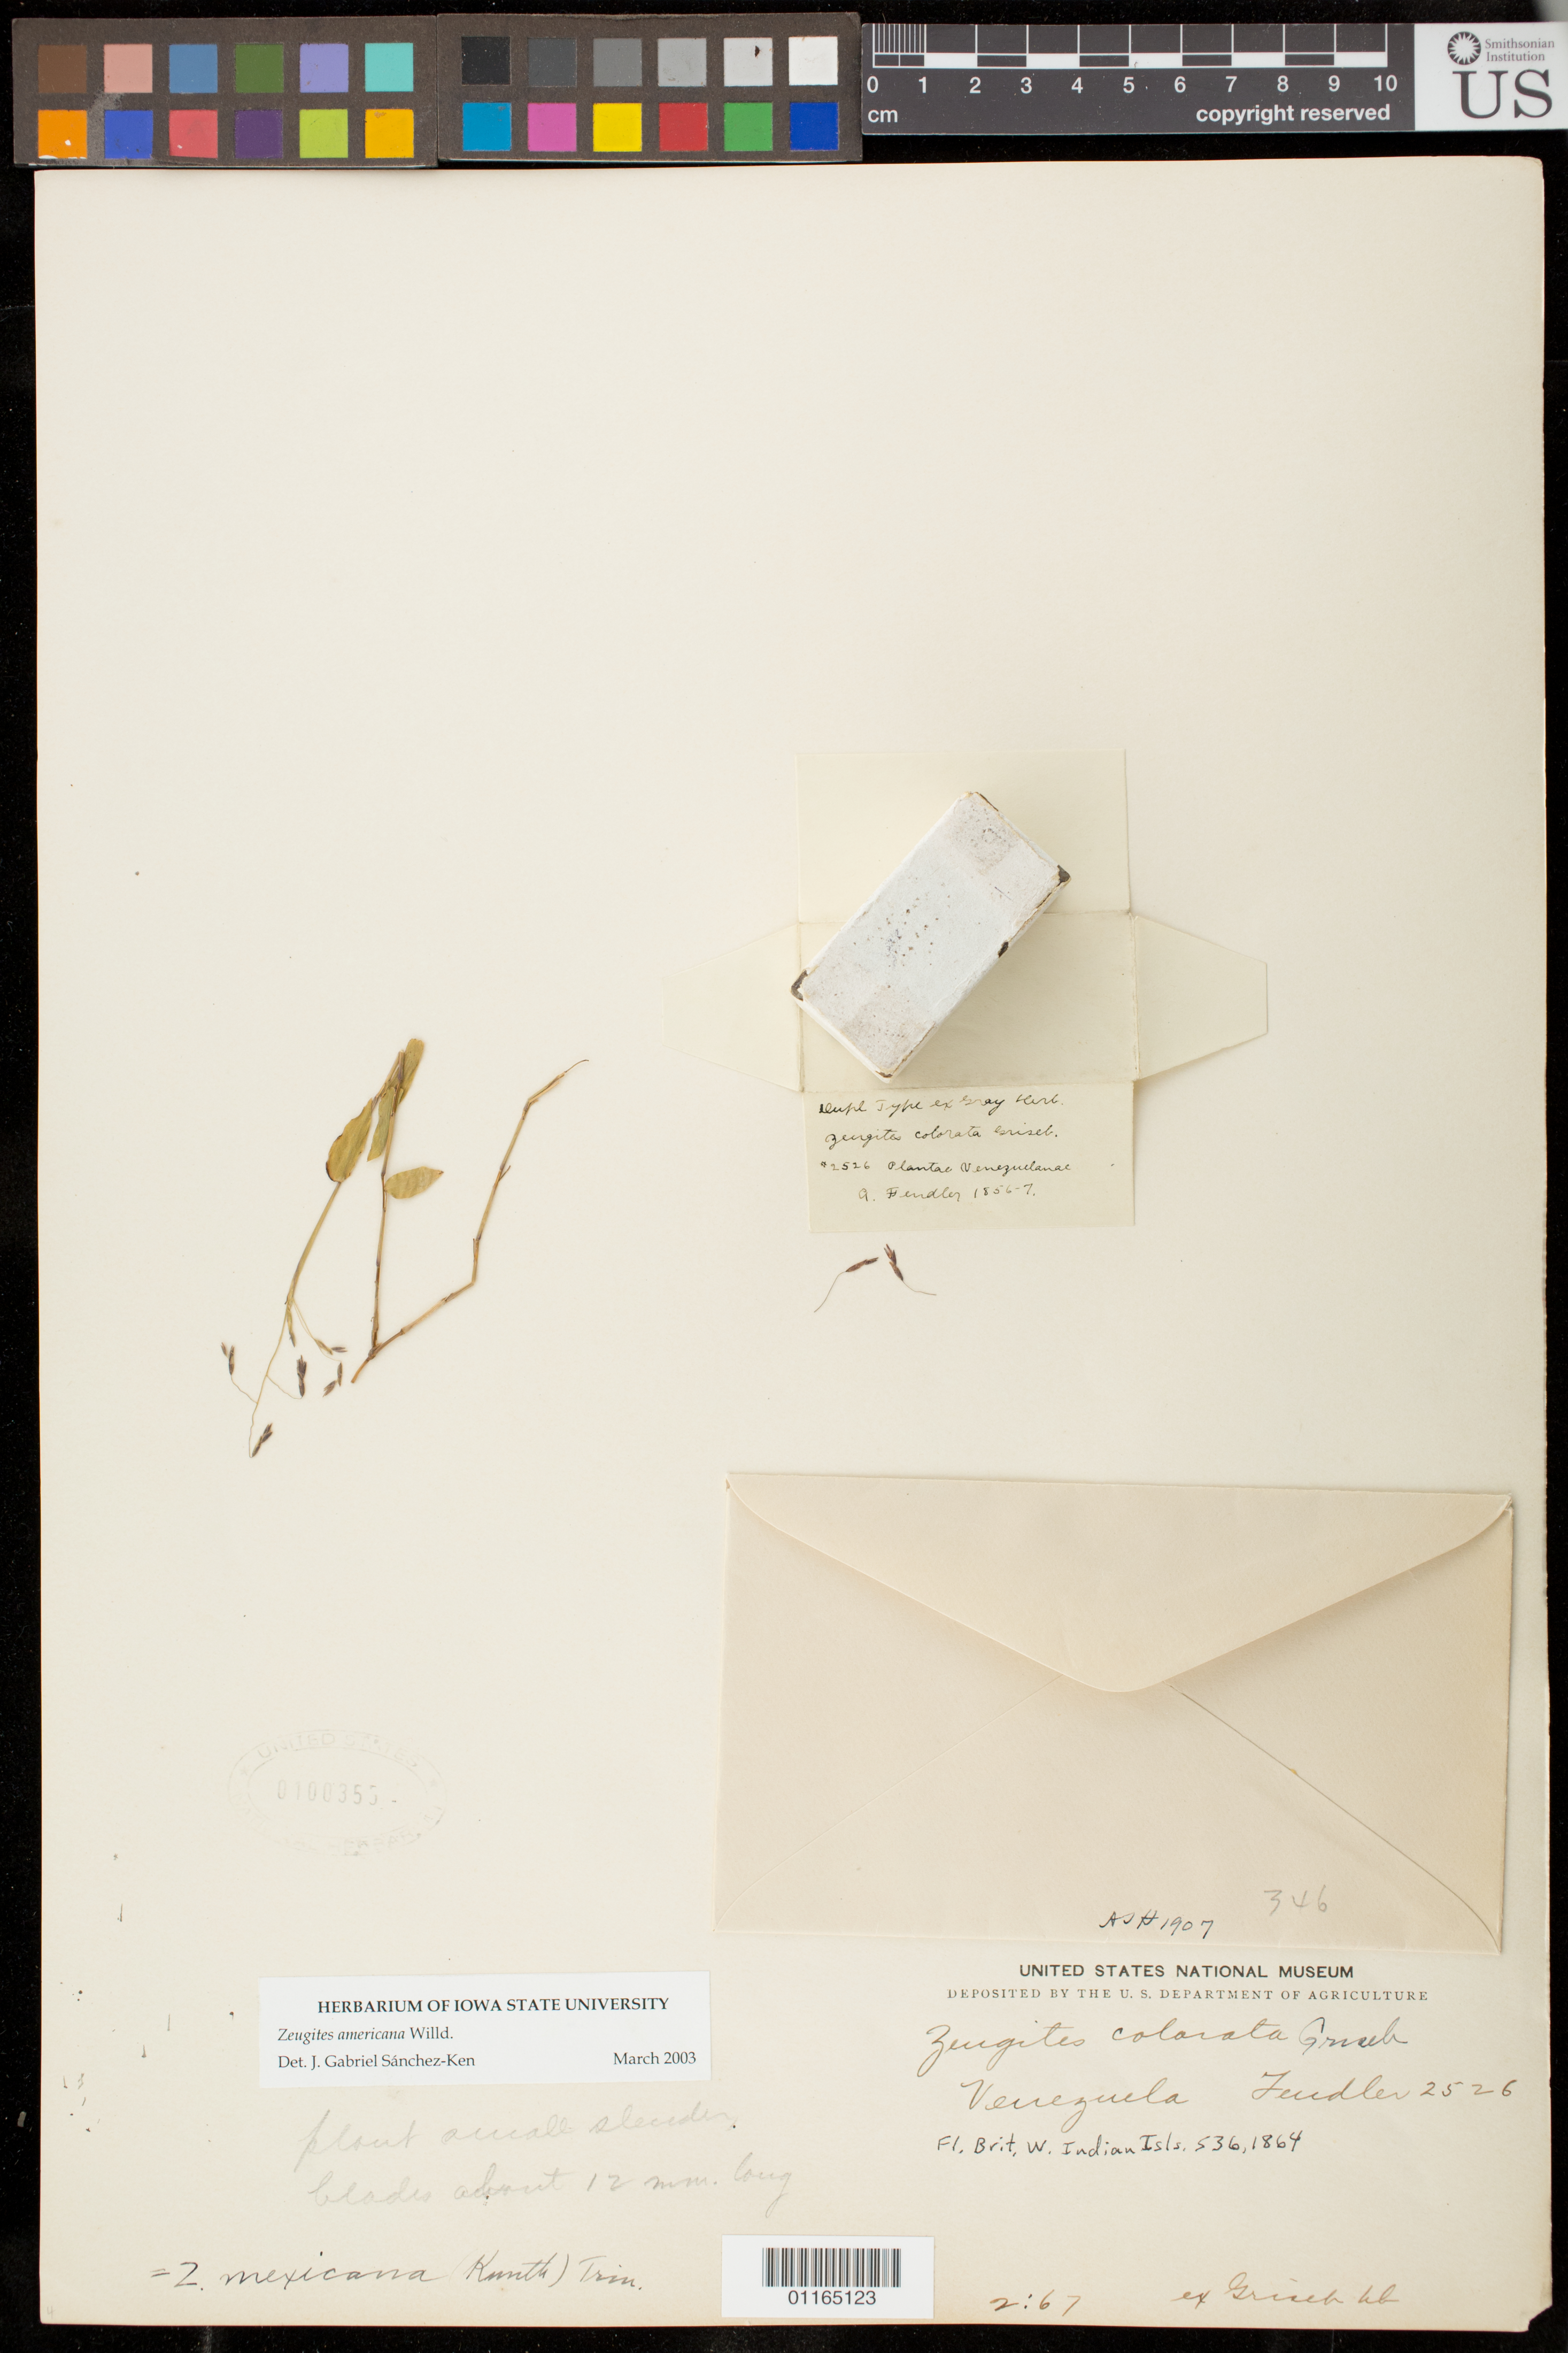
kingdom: Plantae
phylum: Tracheophyta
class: Liliopsida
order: Poales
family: Poaceae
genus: Zeugites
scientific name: Zeugites coloratus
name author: Griseb.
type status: Isotype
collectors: A. Fendler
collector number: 2526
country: Venezuela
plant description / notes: Fragmentary material of type specimen ex herb. Griseb.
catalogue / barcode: US 100355